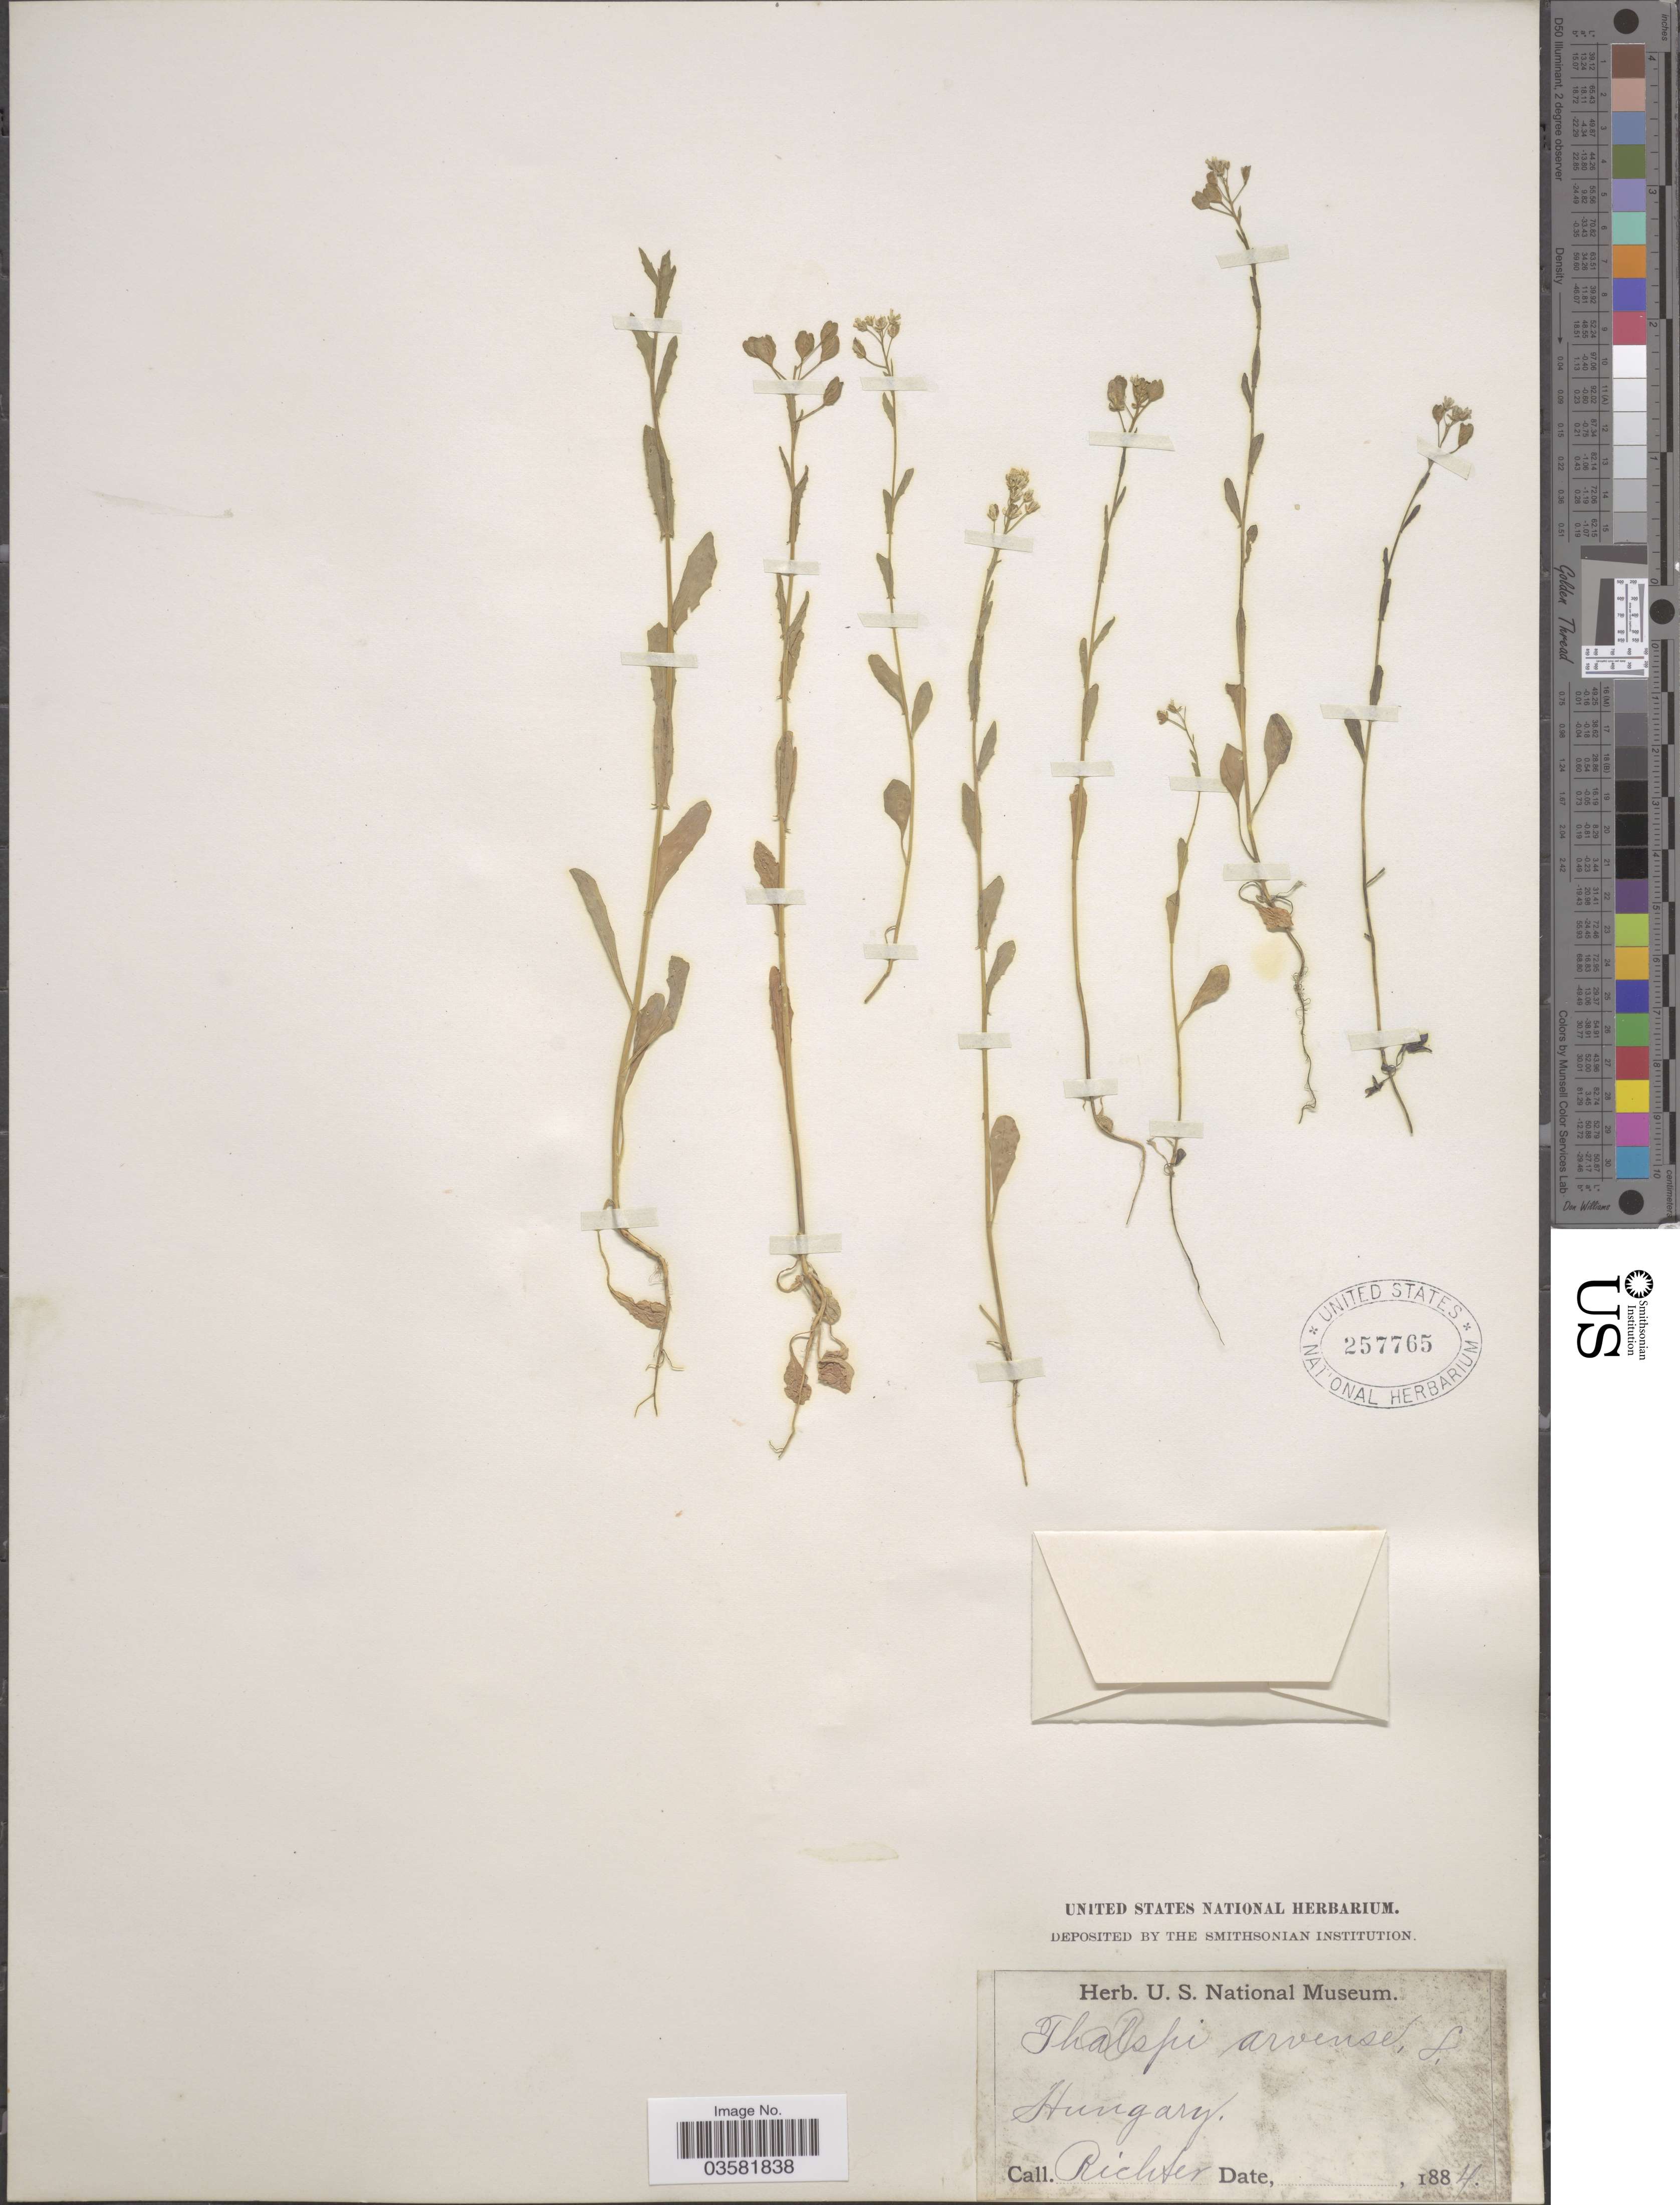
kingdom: Plantae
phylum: Tracheophyta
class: Magnoliopsida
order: Brassicales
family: Brassicaceae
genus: Thlaspi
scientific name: Thlaspi arvense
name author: L.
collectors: -- Richter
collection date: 1884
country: Hungary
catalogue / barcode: US 257765